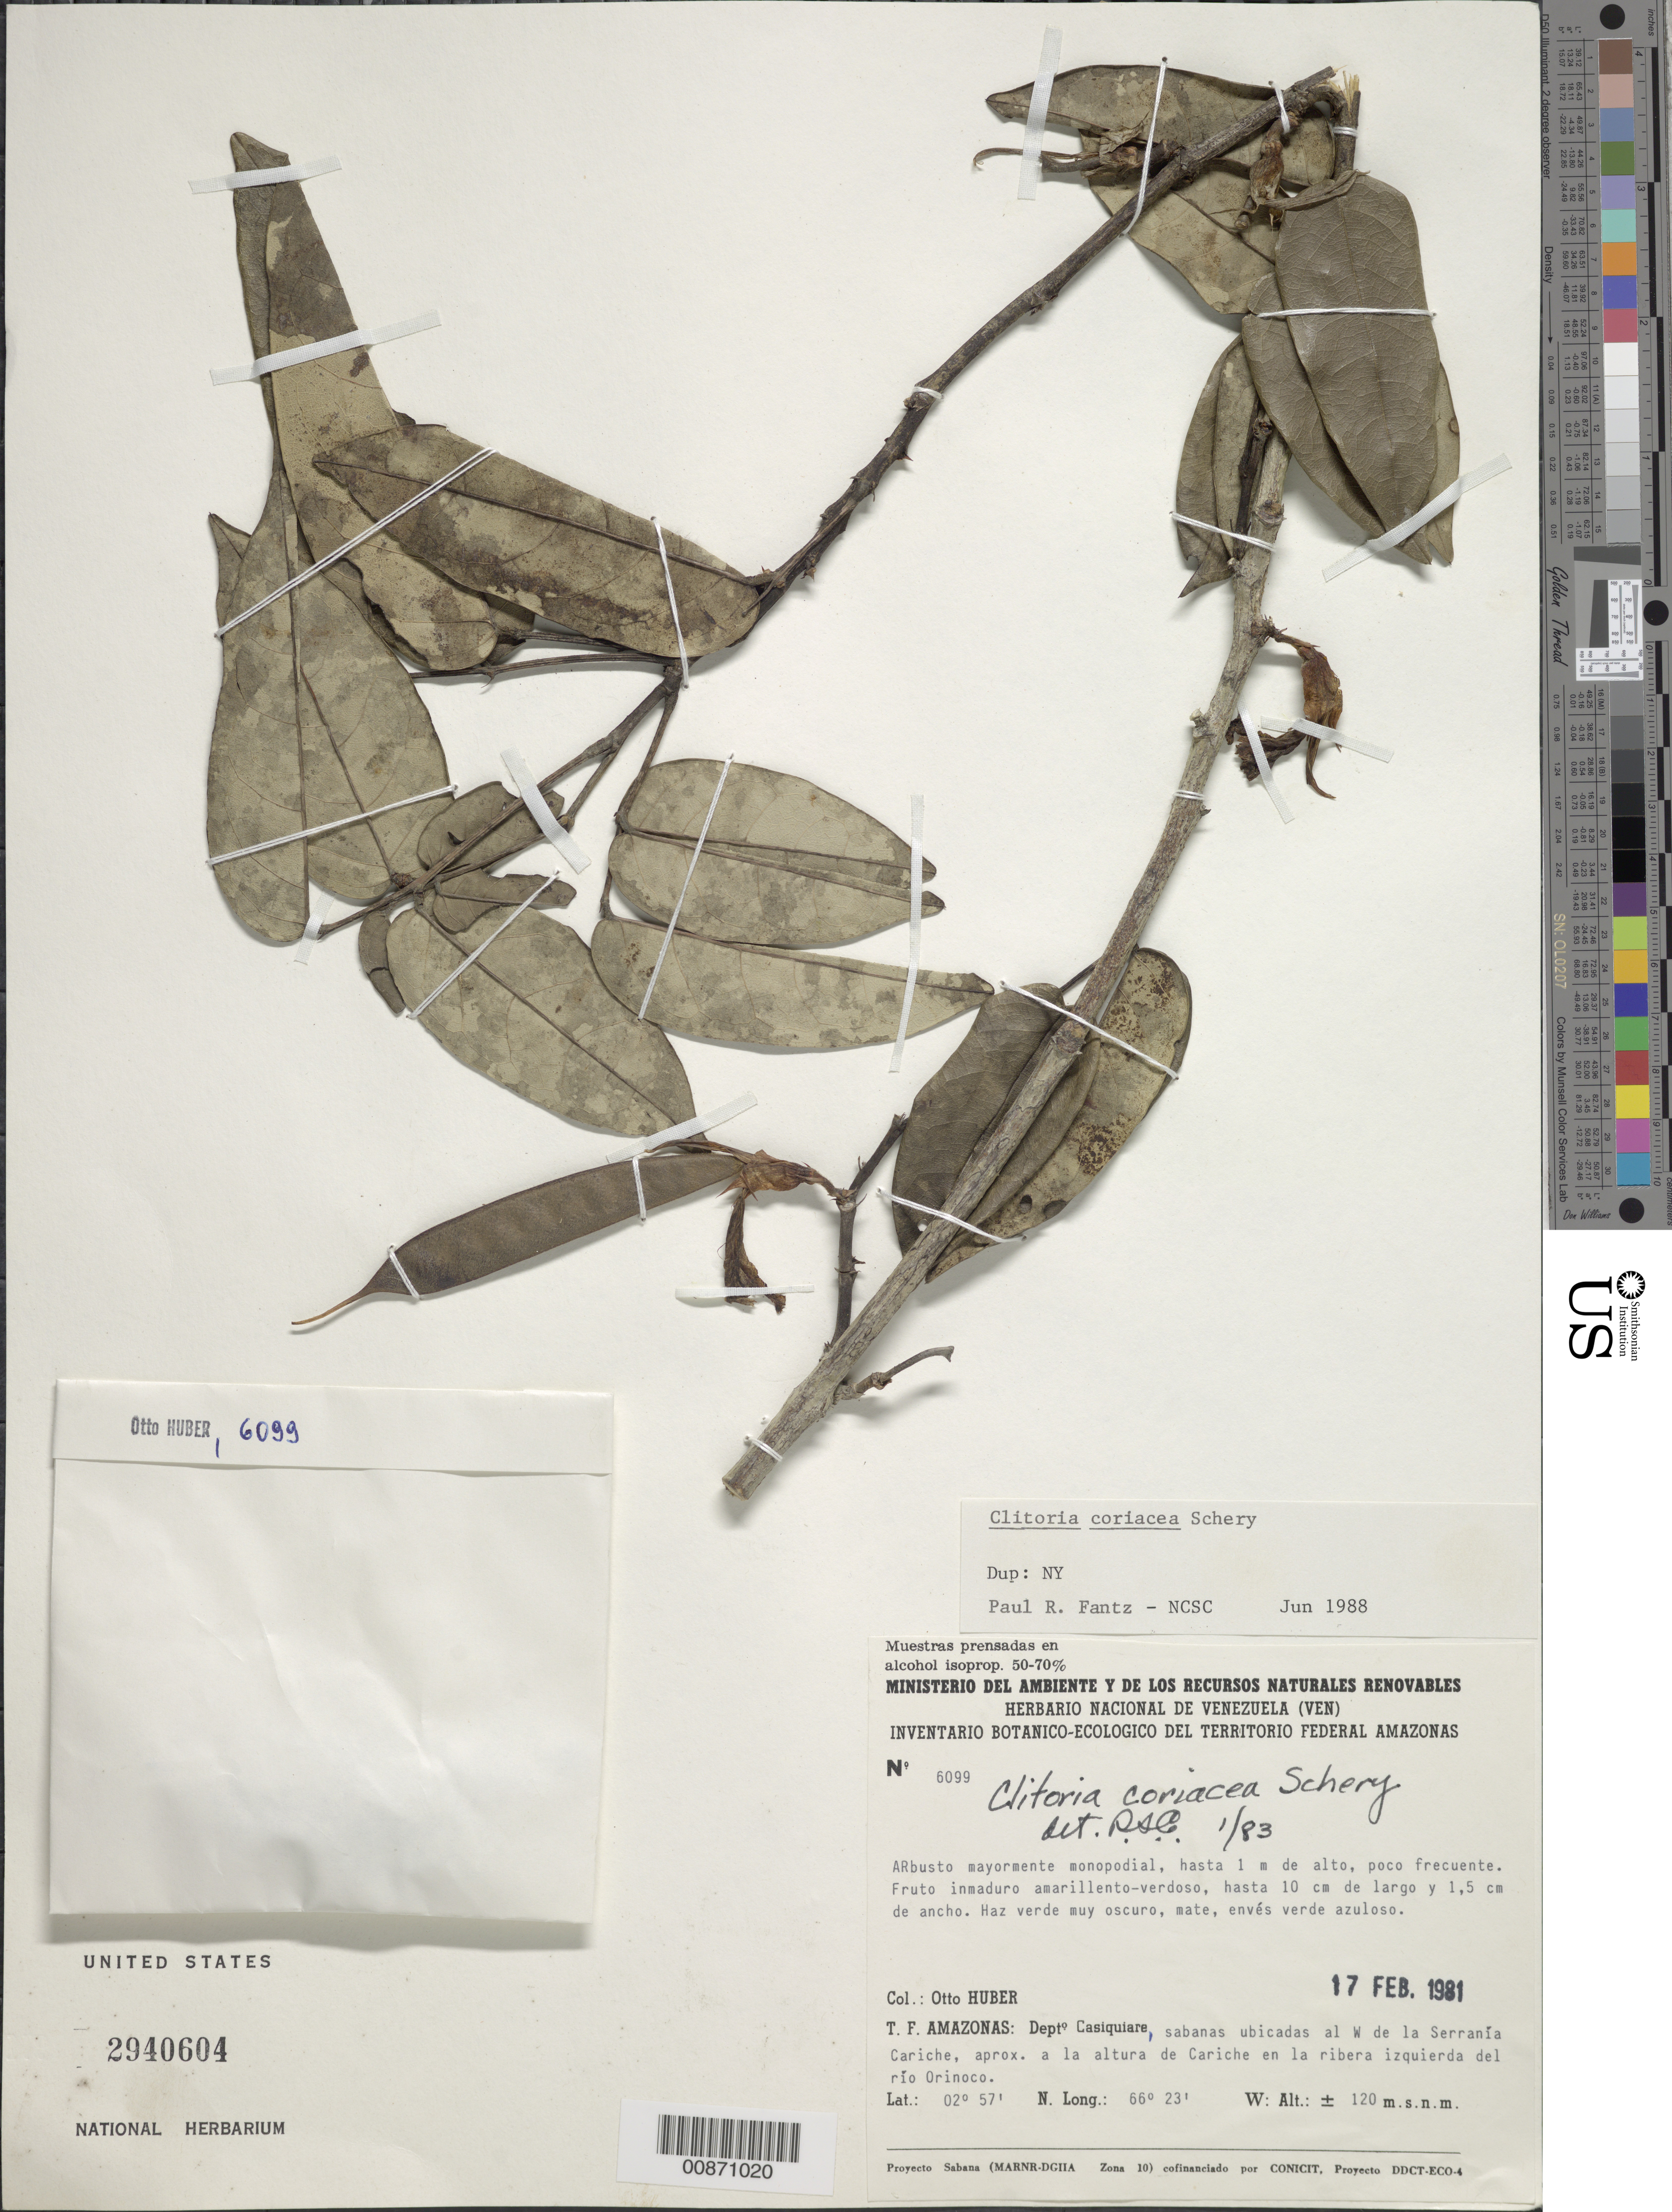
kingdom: Plantae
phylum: Tracheophyta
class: Magnoliopsida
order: Fabales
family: Fabaceae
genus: Clitoria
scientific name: Clitoria coriacea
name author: Schery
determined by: Fantz, P. R., (FLAS), University of Florida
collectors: O. Huber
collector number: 6099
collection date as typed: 17-Feb-81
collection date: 1981-02-17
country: Venezuela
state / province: Amazonas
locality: Serrania Cariche, al W, aprox a la altura de Cariche en la ribera izquierda del Río Orinoco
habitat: Sabanas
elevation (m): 120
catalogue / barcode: US 2940604